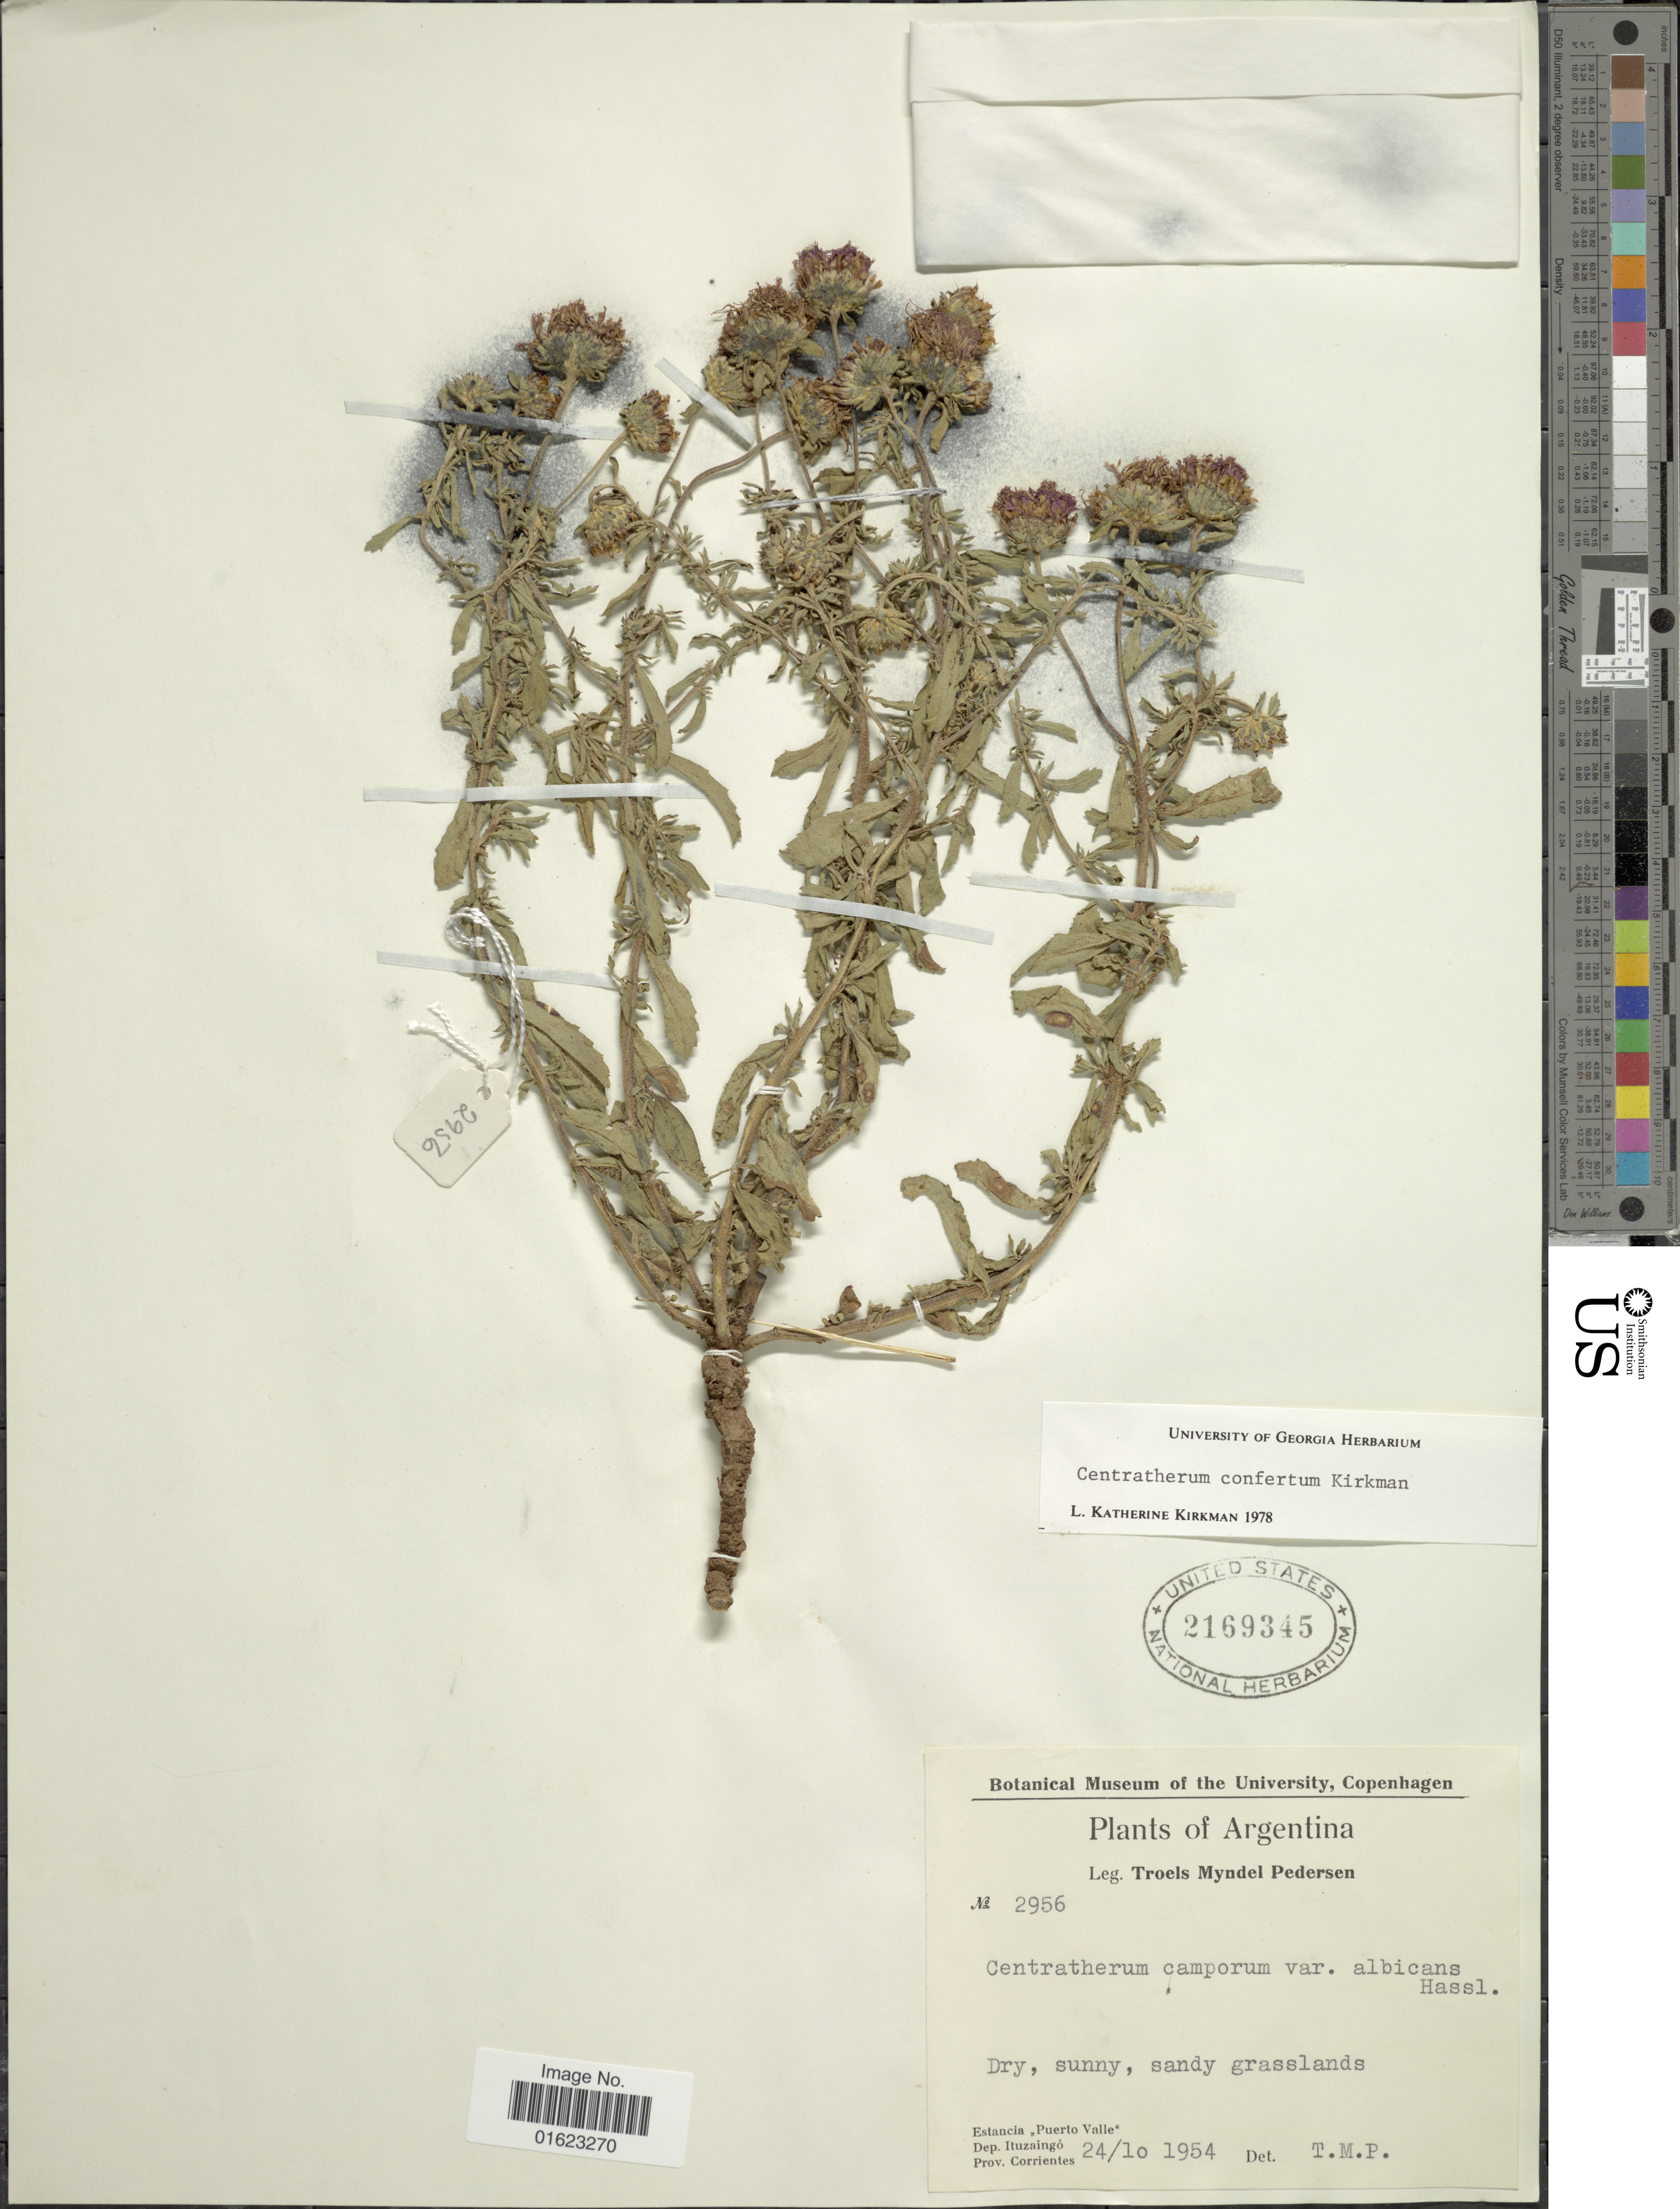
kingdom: Plantae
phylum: Tracheophyta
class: Magnoliopsida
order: Asterales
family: Asteraceae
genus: Centratherum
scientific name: Centratherum confertum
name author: Kirkman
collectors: T. Pederson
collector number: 2956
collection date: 1954-10-24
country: Argentina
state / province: Corrientes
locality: Estancia "Puerto Valle", Dep. Ituzaingo, Prov. Corrientes.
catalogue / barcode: US 2169345